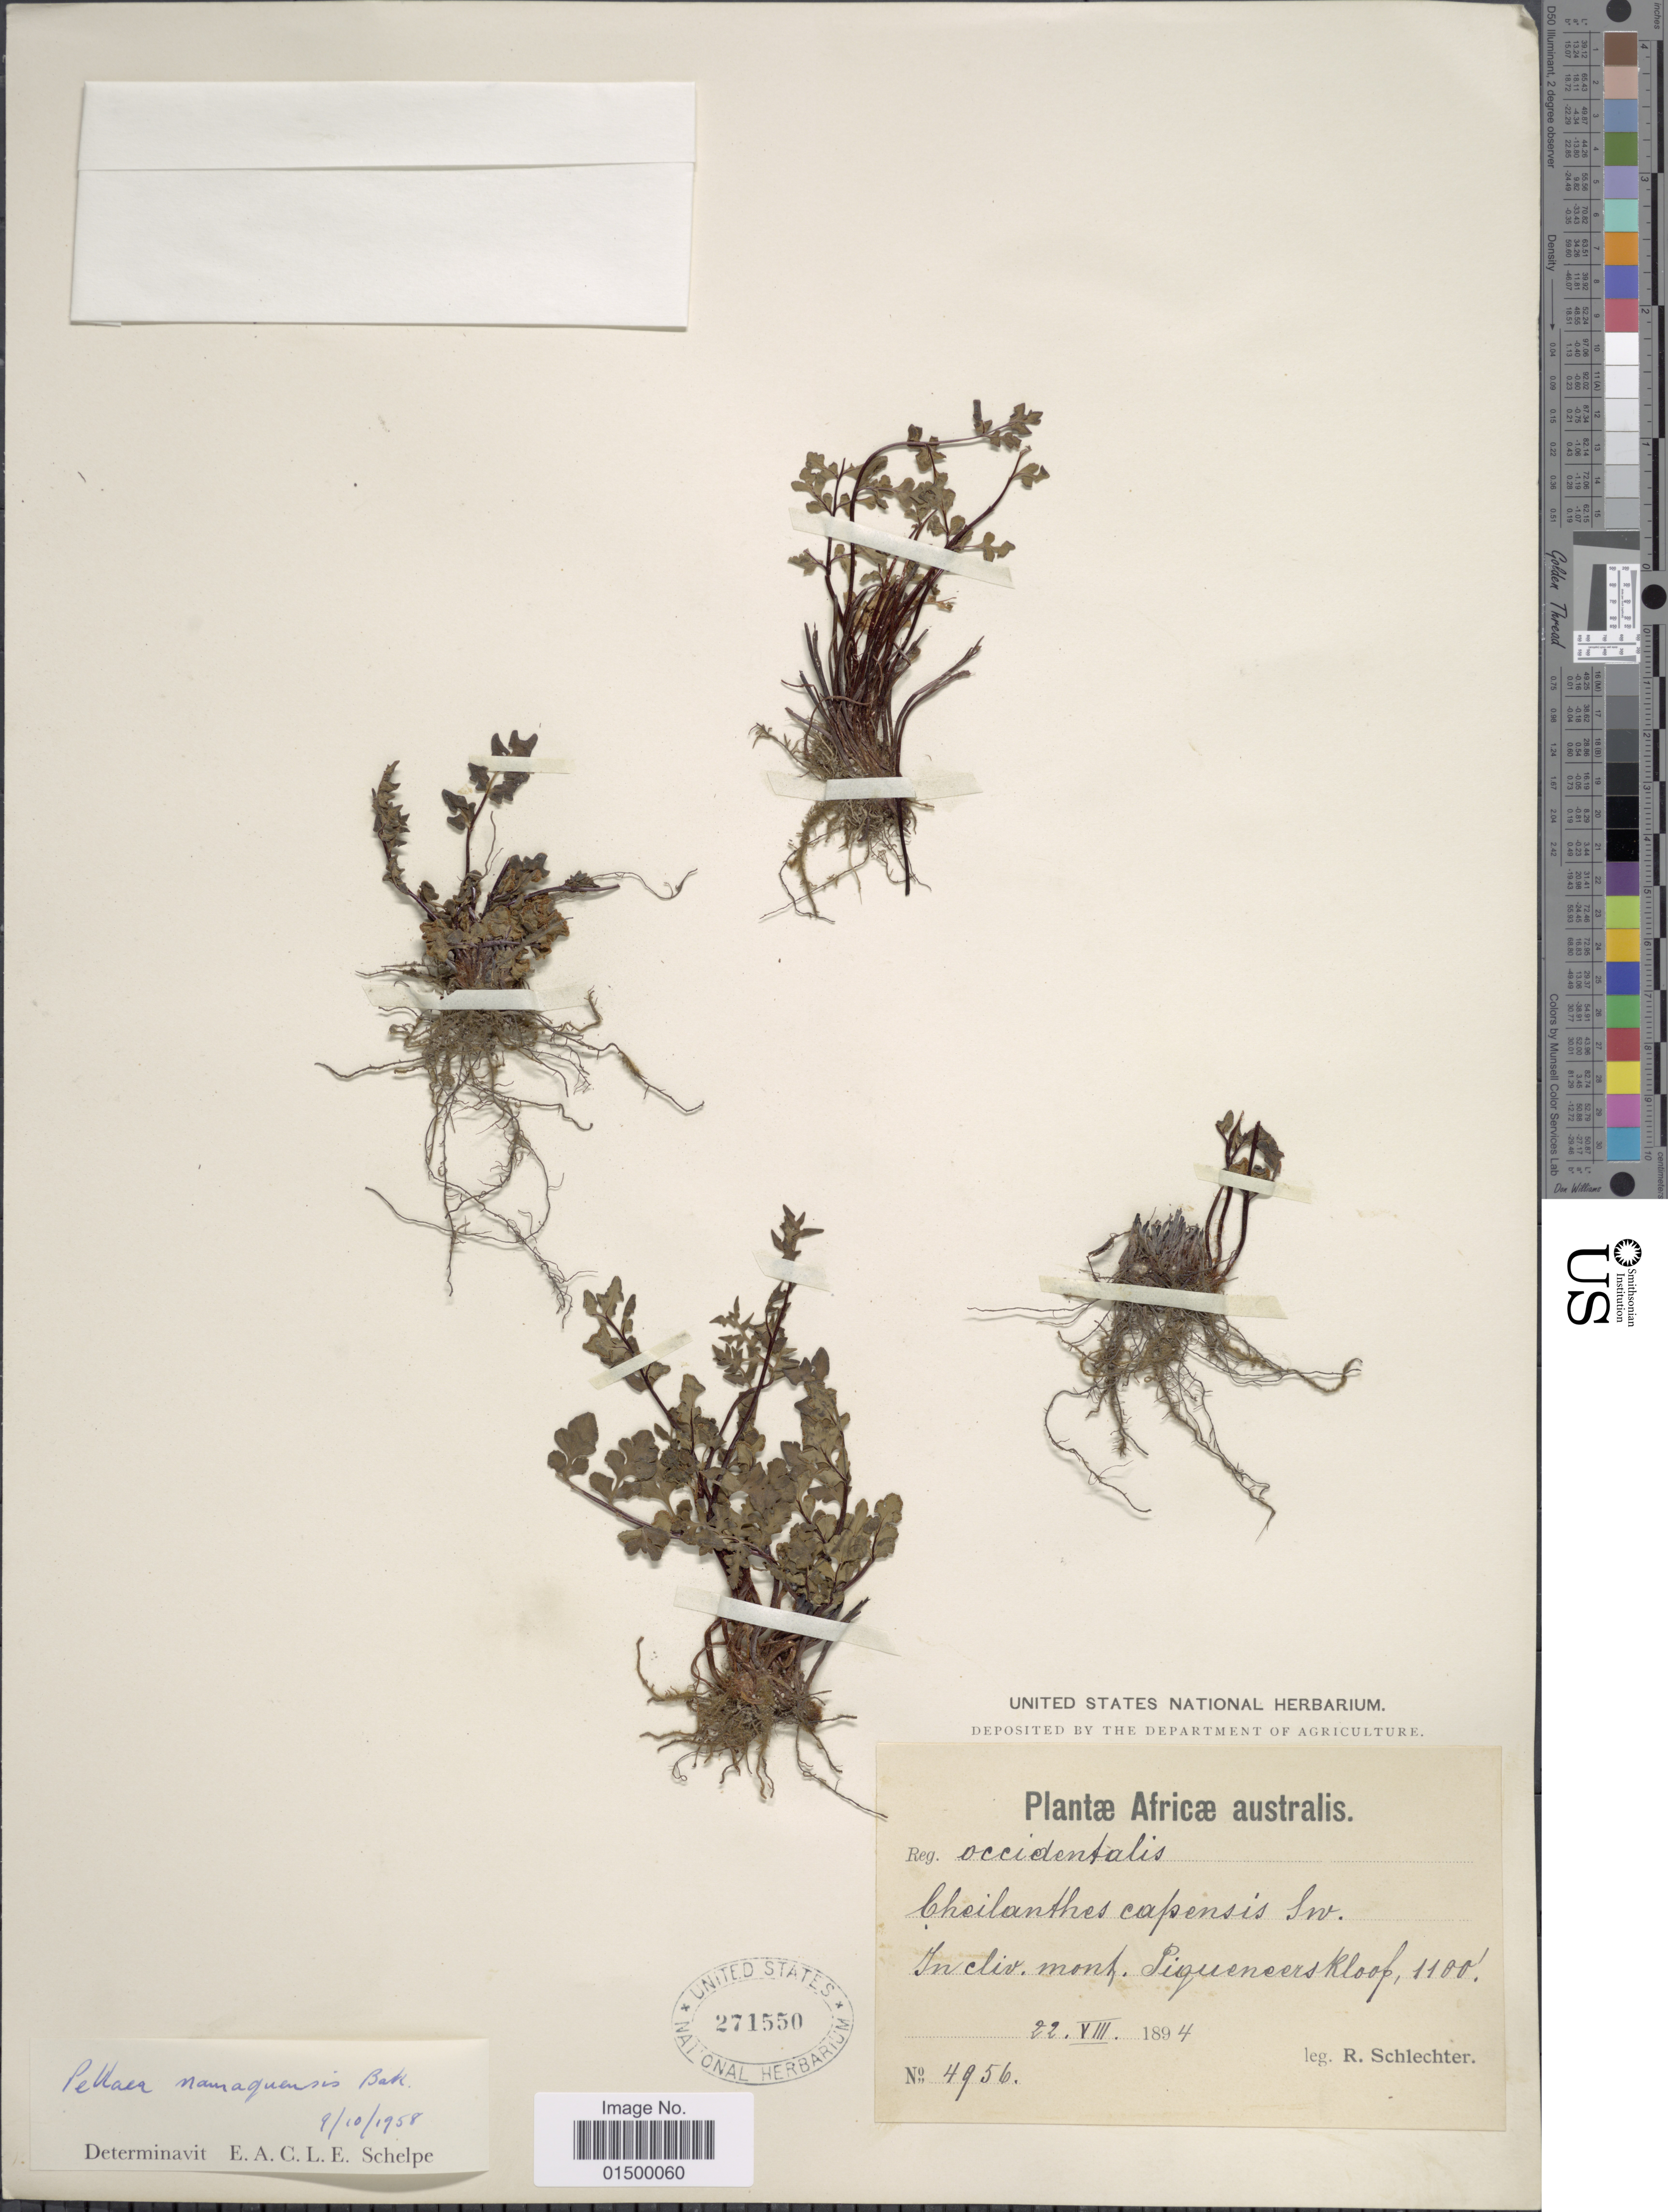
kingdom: Plantae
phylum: Tracheophyta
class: Polypodiopsida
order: Polypodiales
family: Pteridaceae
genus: Cheilanthes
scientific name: Cheilanthes namaquensis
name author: (Baker) Schelpe & N.C. Anthony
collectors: F. R. R. Schlechter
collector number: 4956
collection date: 1894-08-22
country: South Africa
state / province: Western Cape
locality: In cliv. mont. Piqueneers Kloof.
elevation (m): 335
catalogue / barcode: US 271550